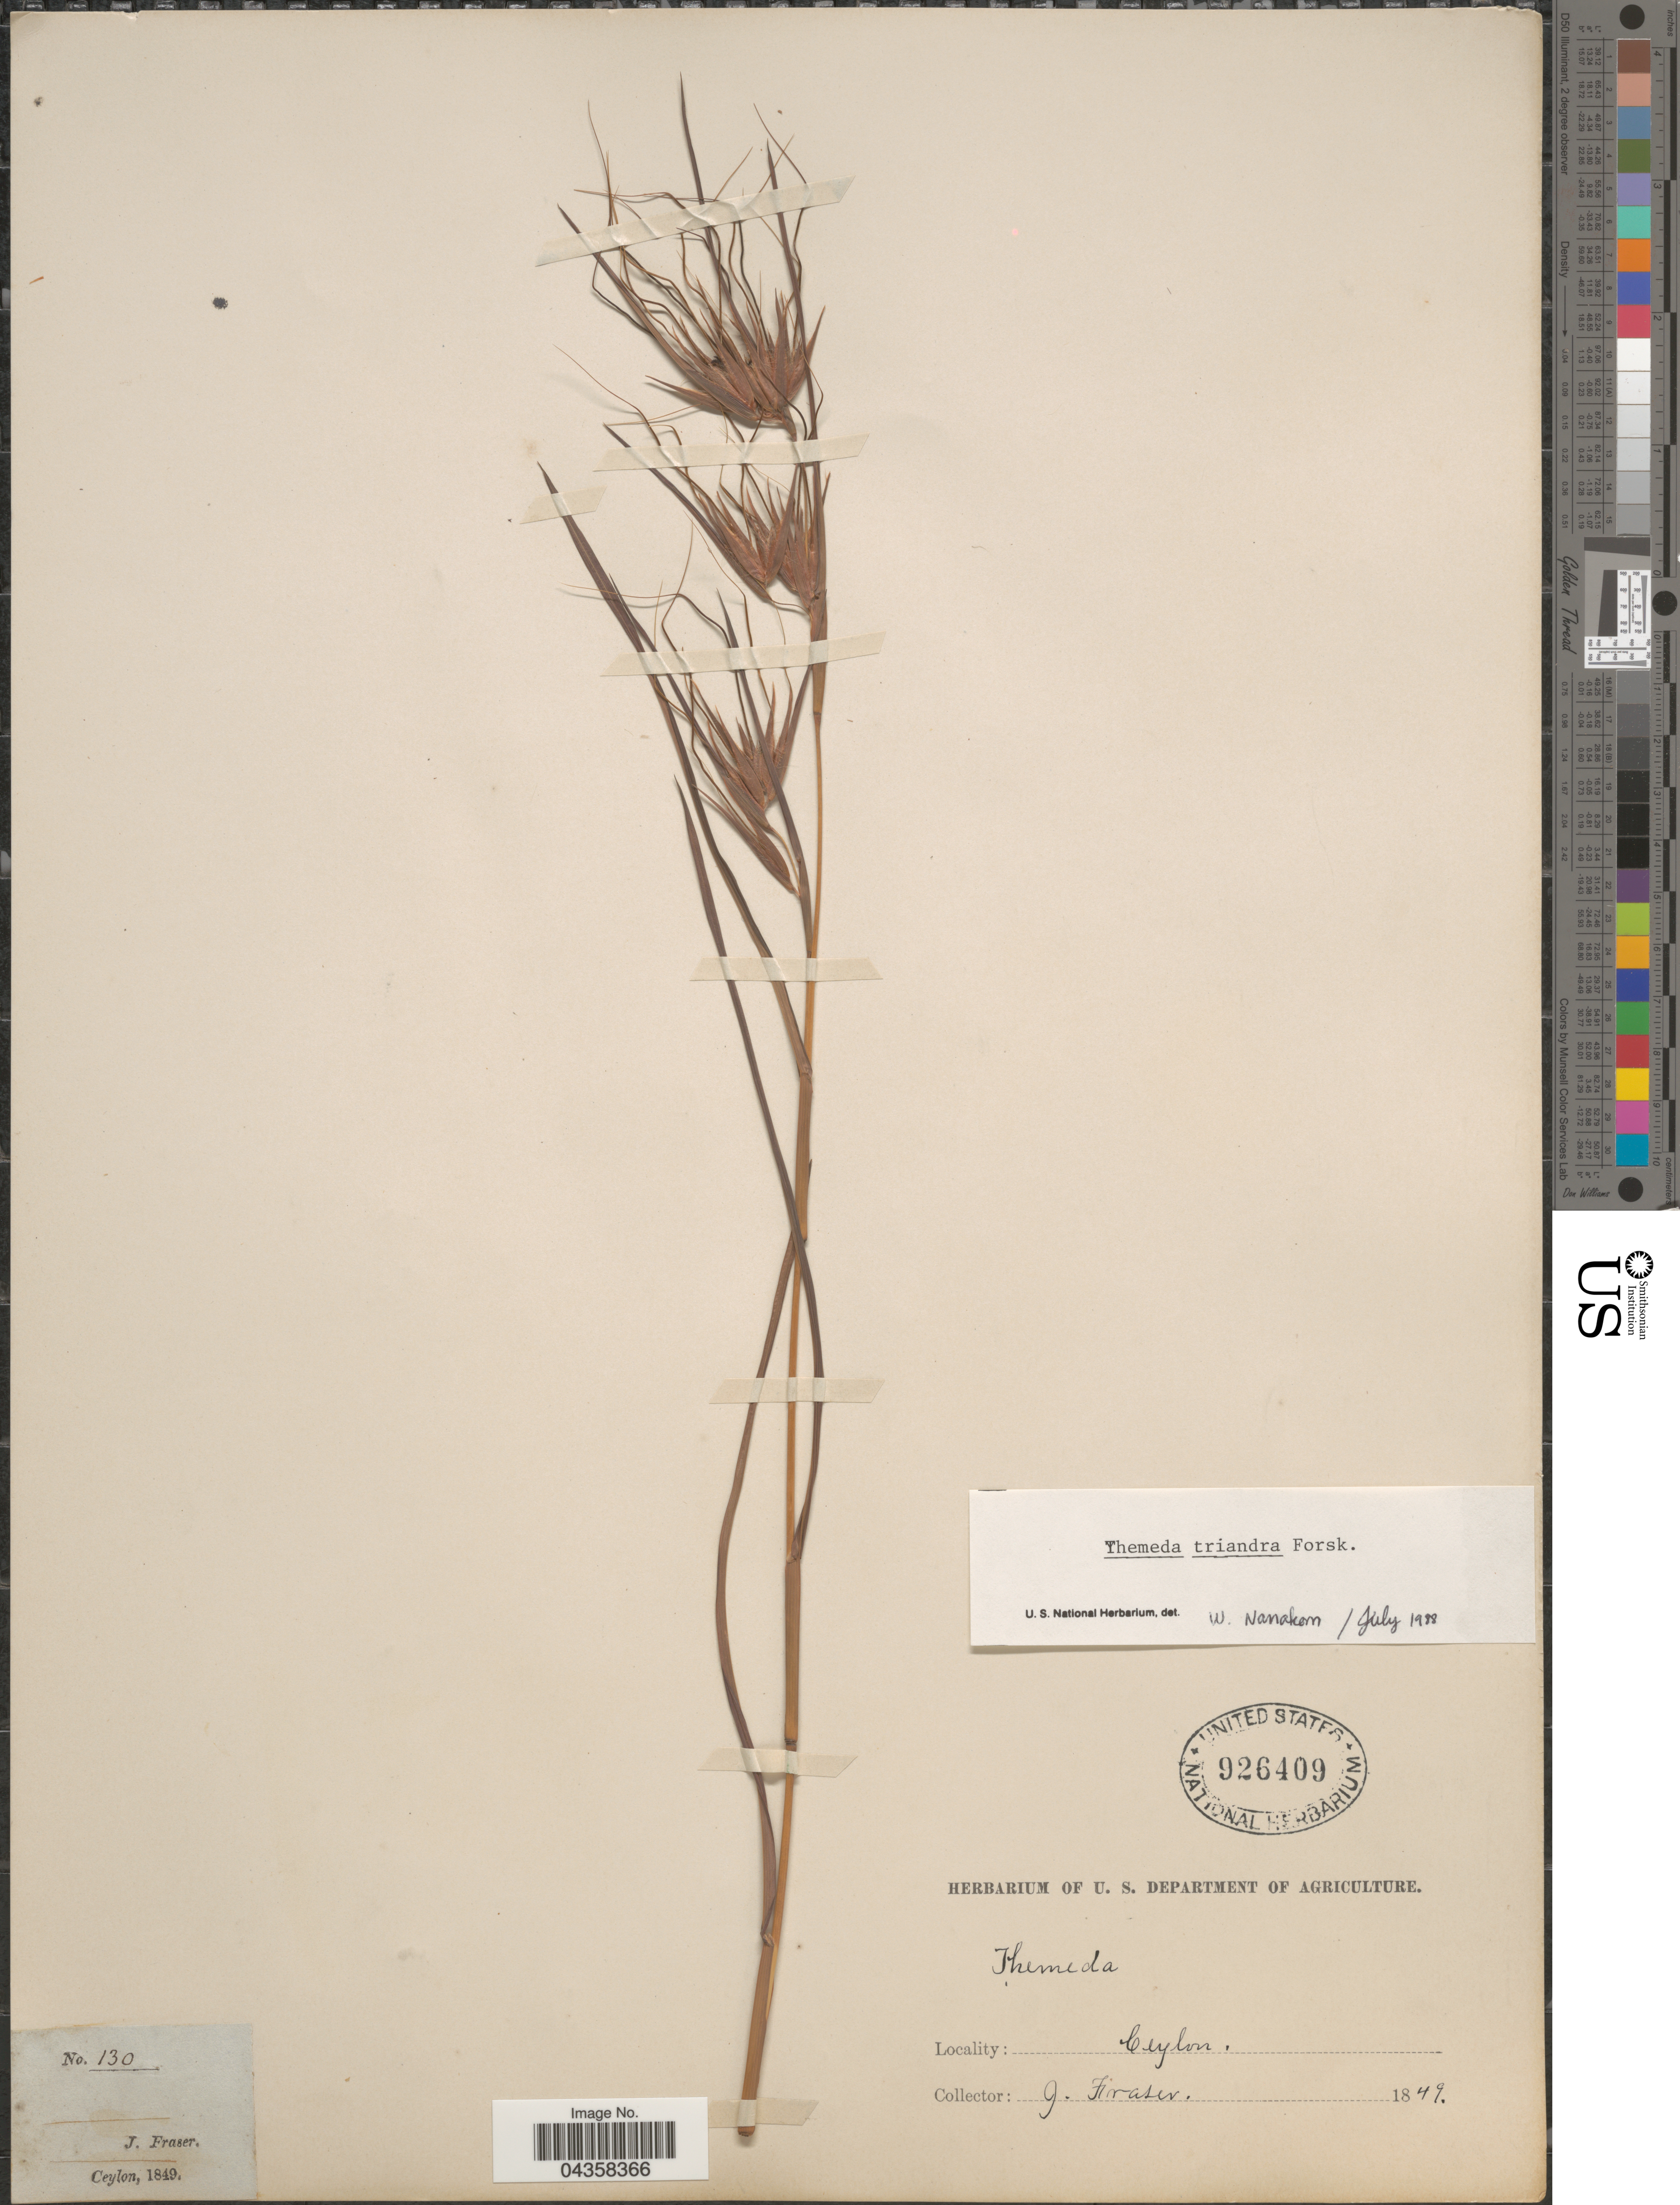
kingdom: Plantae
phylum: Tracheophyta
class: Liliopsida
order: Poales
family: Poaceae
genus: Themeda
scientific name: Themeda triandra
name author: Forssk.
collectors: J. Fraser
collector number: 130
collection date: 1849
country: Sri Lanka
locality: Ceylon.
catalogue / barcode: US 926409